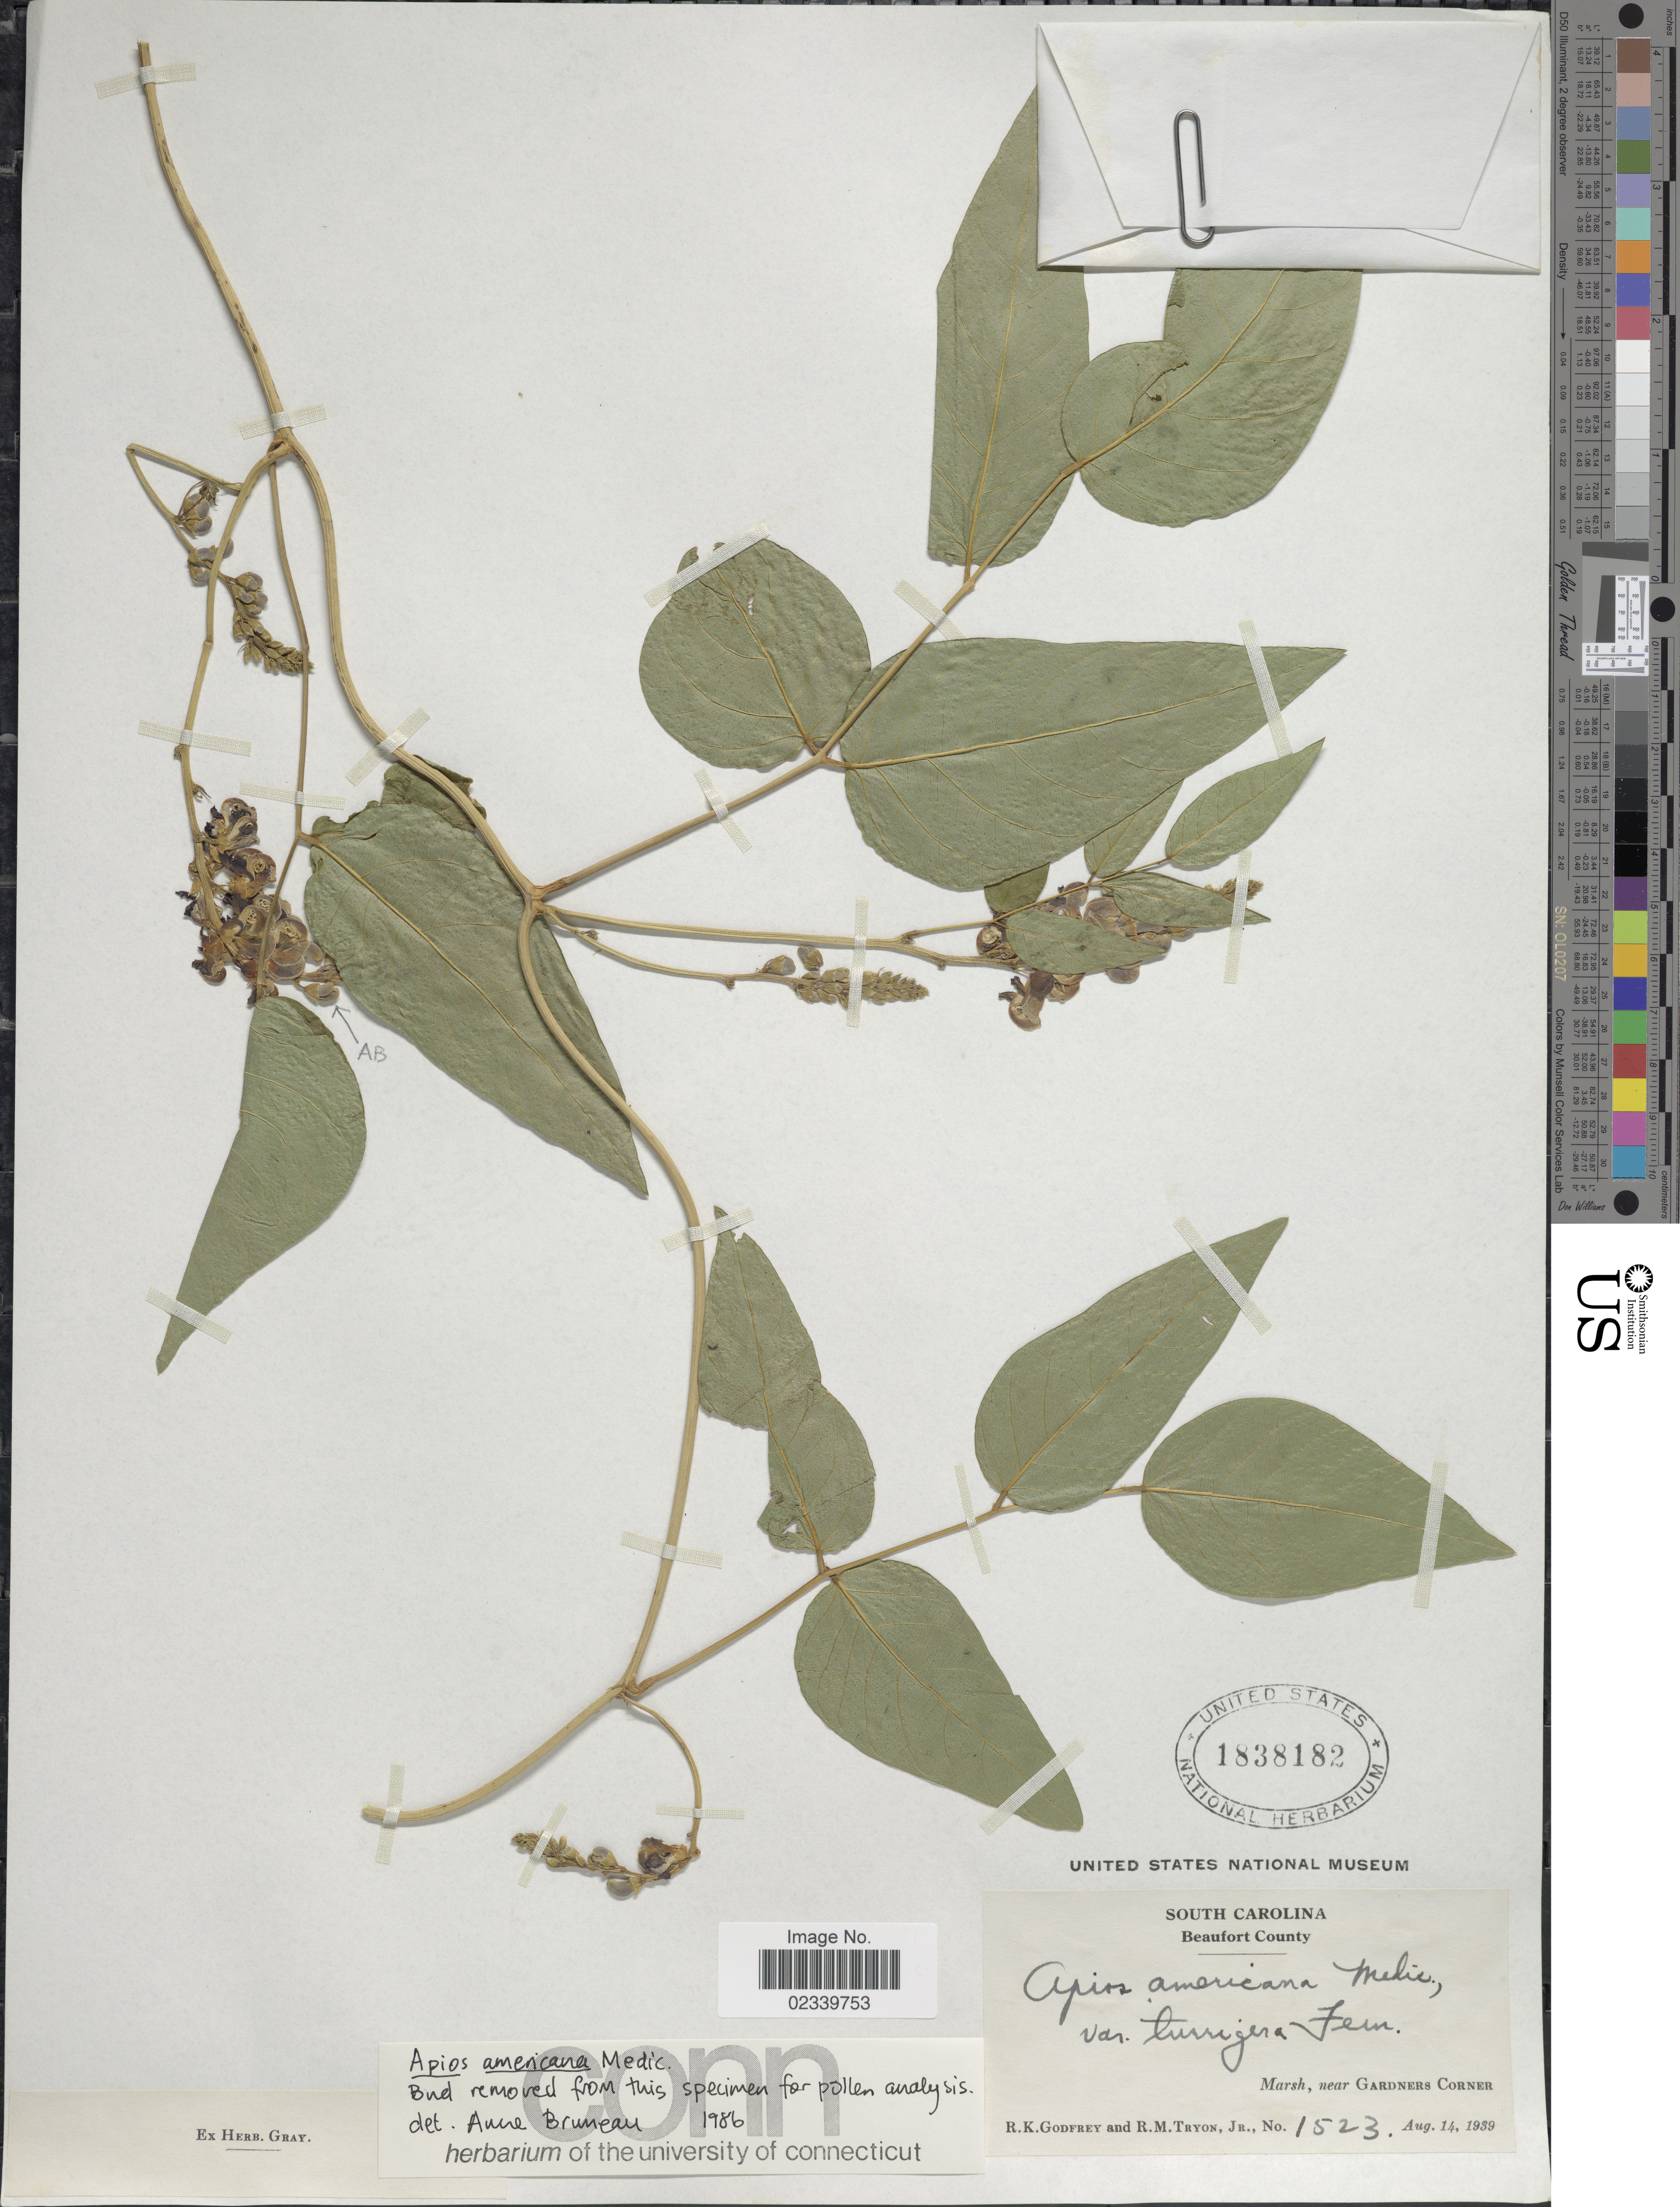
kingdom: Plantae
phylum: Tracheophyta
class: Magnoliopsida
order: Fabales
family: Fabaceae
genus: Apios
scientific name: Apios americana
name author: Medik.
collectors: R. K. Godfrey & R. M. Tryon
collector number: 1523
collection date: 1939-08-14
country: United States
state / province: South Carolina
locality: South Carolina. Marsh, near Gardners Corner. Beaufort County.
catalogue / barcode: US 1838182